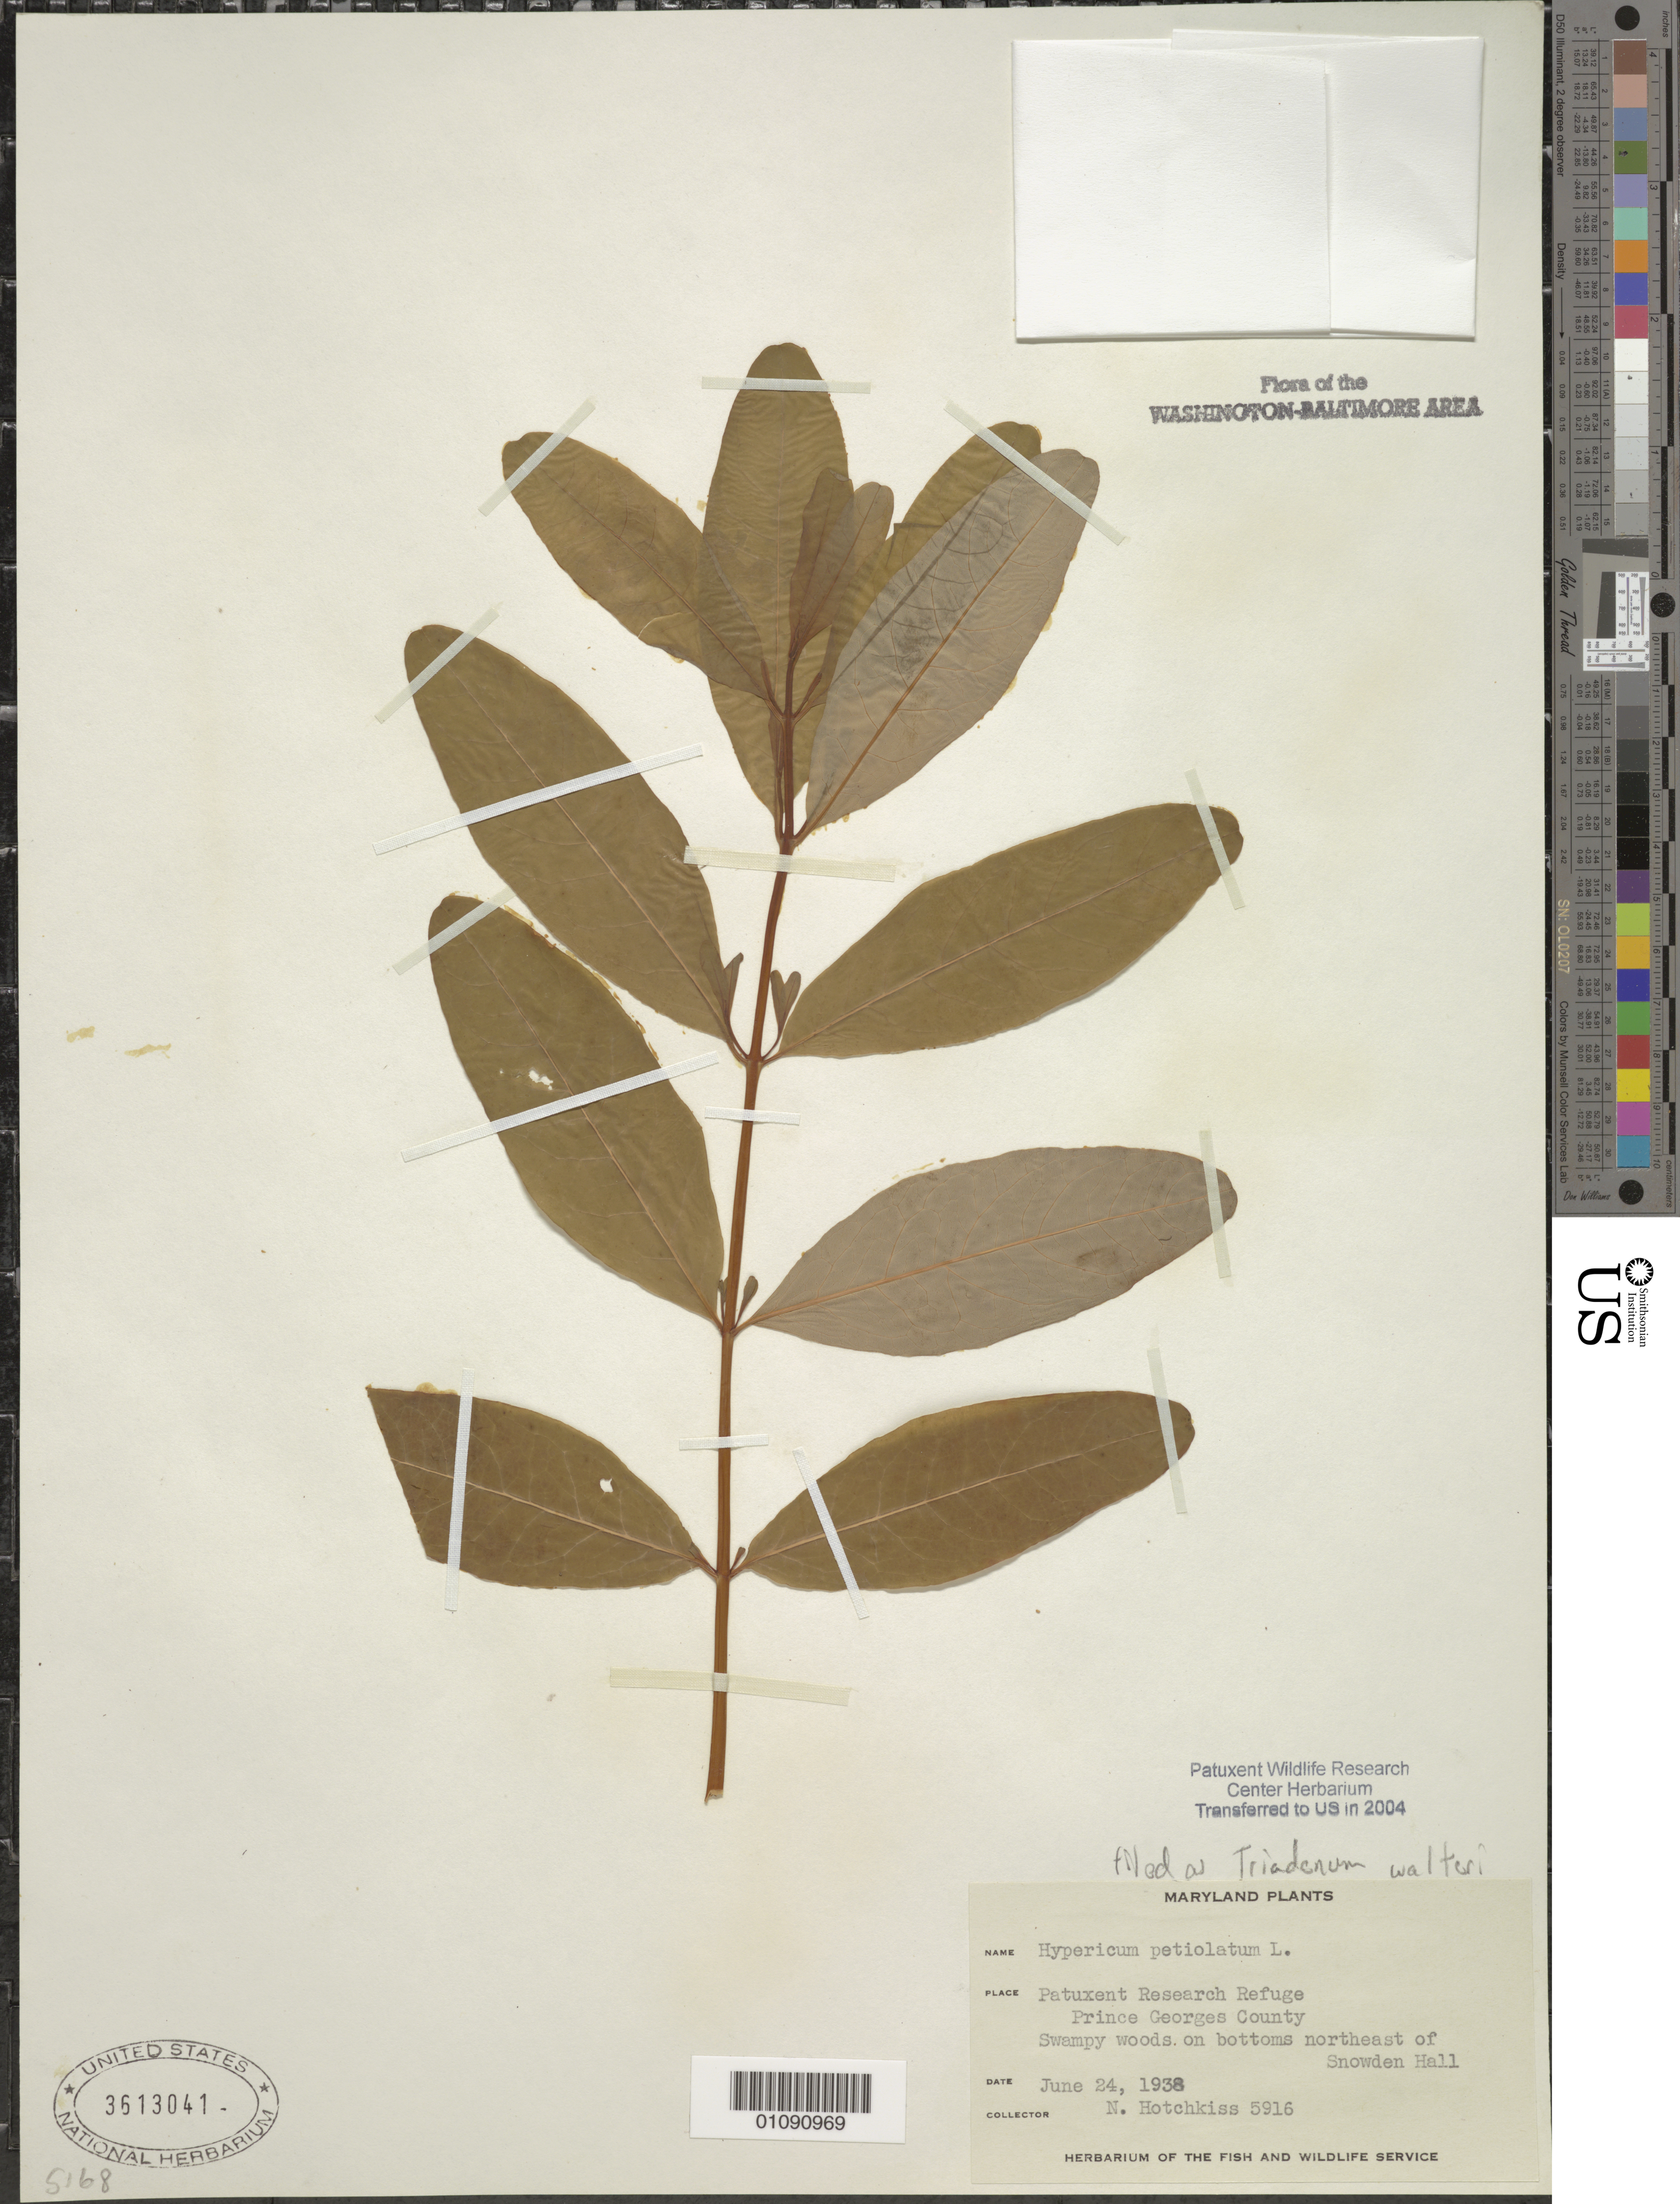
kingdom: Plantae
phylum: Tracheophyta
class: Magnoliopsida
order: Malpighiales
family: Hypericaceae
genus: Triadenum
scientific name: Triadenum walteri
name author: (J.F. Gmel.) Gleason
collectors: N. Hotchkiss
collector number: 5916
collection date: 1938-06-24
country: United States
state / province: Maryland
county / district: Prince George's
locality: Patuxent Wildlife Refuge. N.E. of Snowden Hall.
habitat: Swampy woods on bottoms.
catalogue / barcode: US 3613041